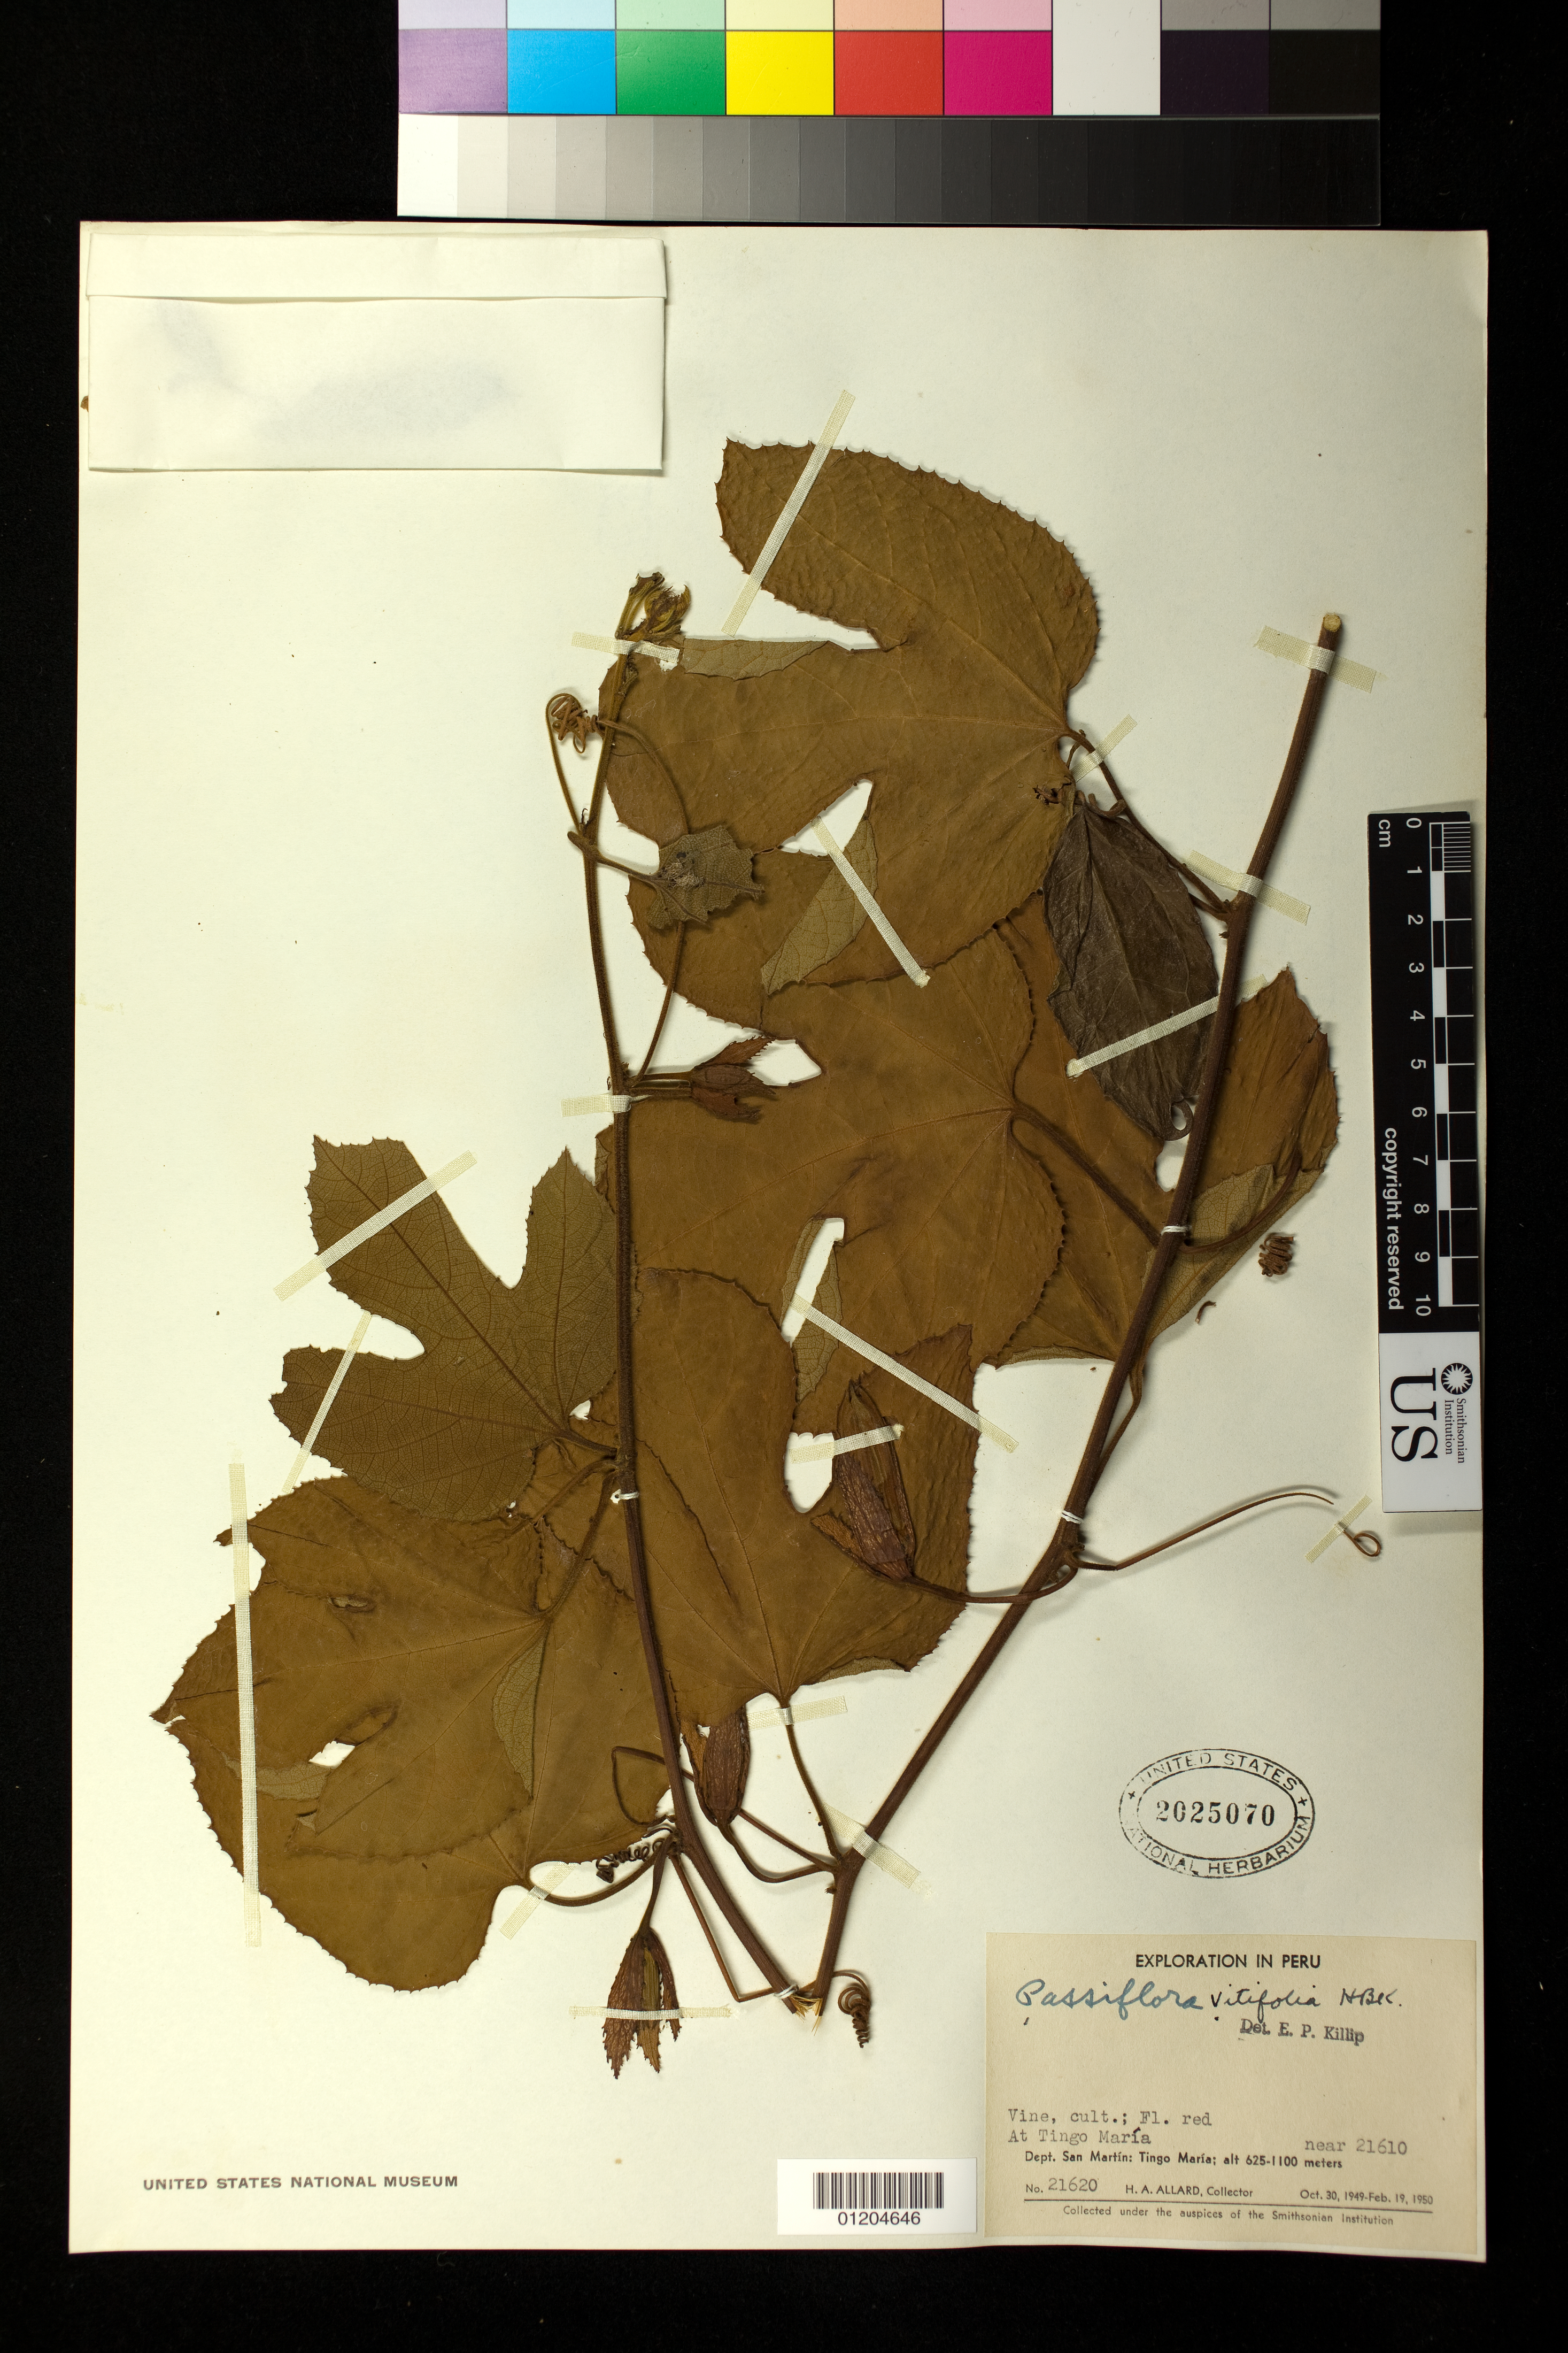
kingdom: Plantae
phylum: Tracheophyta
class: Magnoliopsida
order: Malpighiales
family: Passifloraceae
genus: Passiflora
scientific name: Passiflora vitifolia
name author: Kunth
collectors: H. A. Allard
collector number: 21620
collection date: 1949-10-30/1950-02-19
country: Peru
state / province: San Martín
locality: At Tingo Maria near 21610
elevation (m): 625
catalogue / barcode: US 2025070